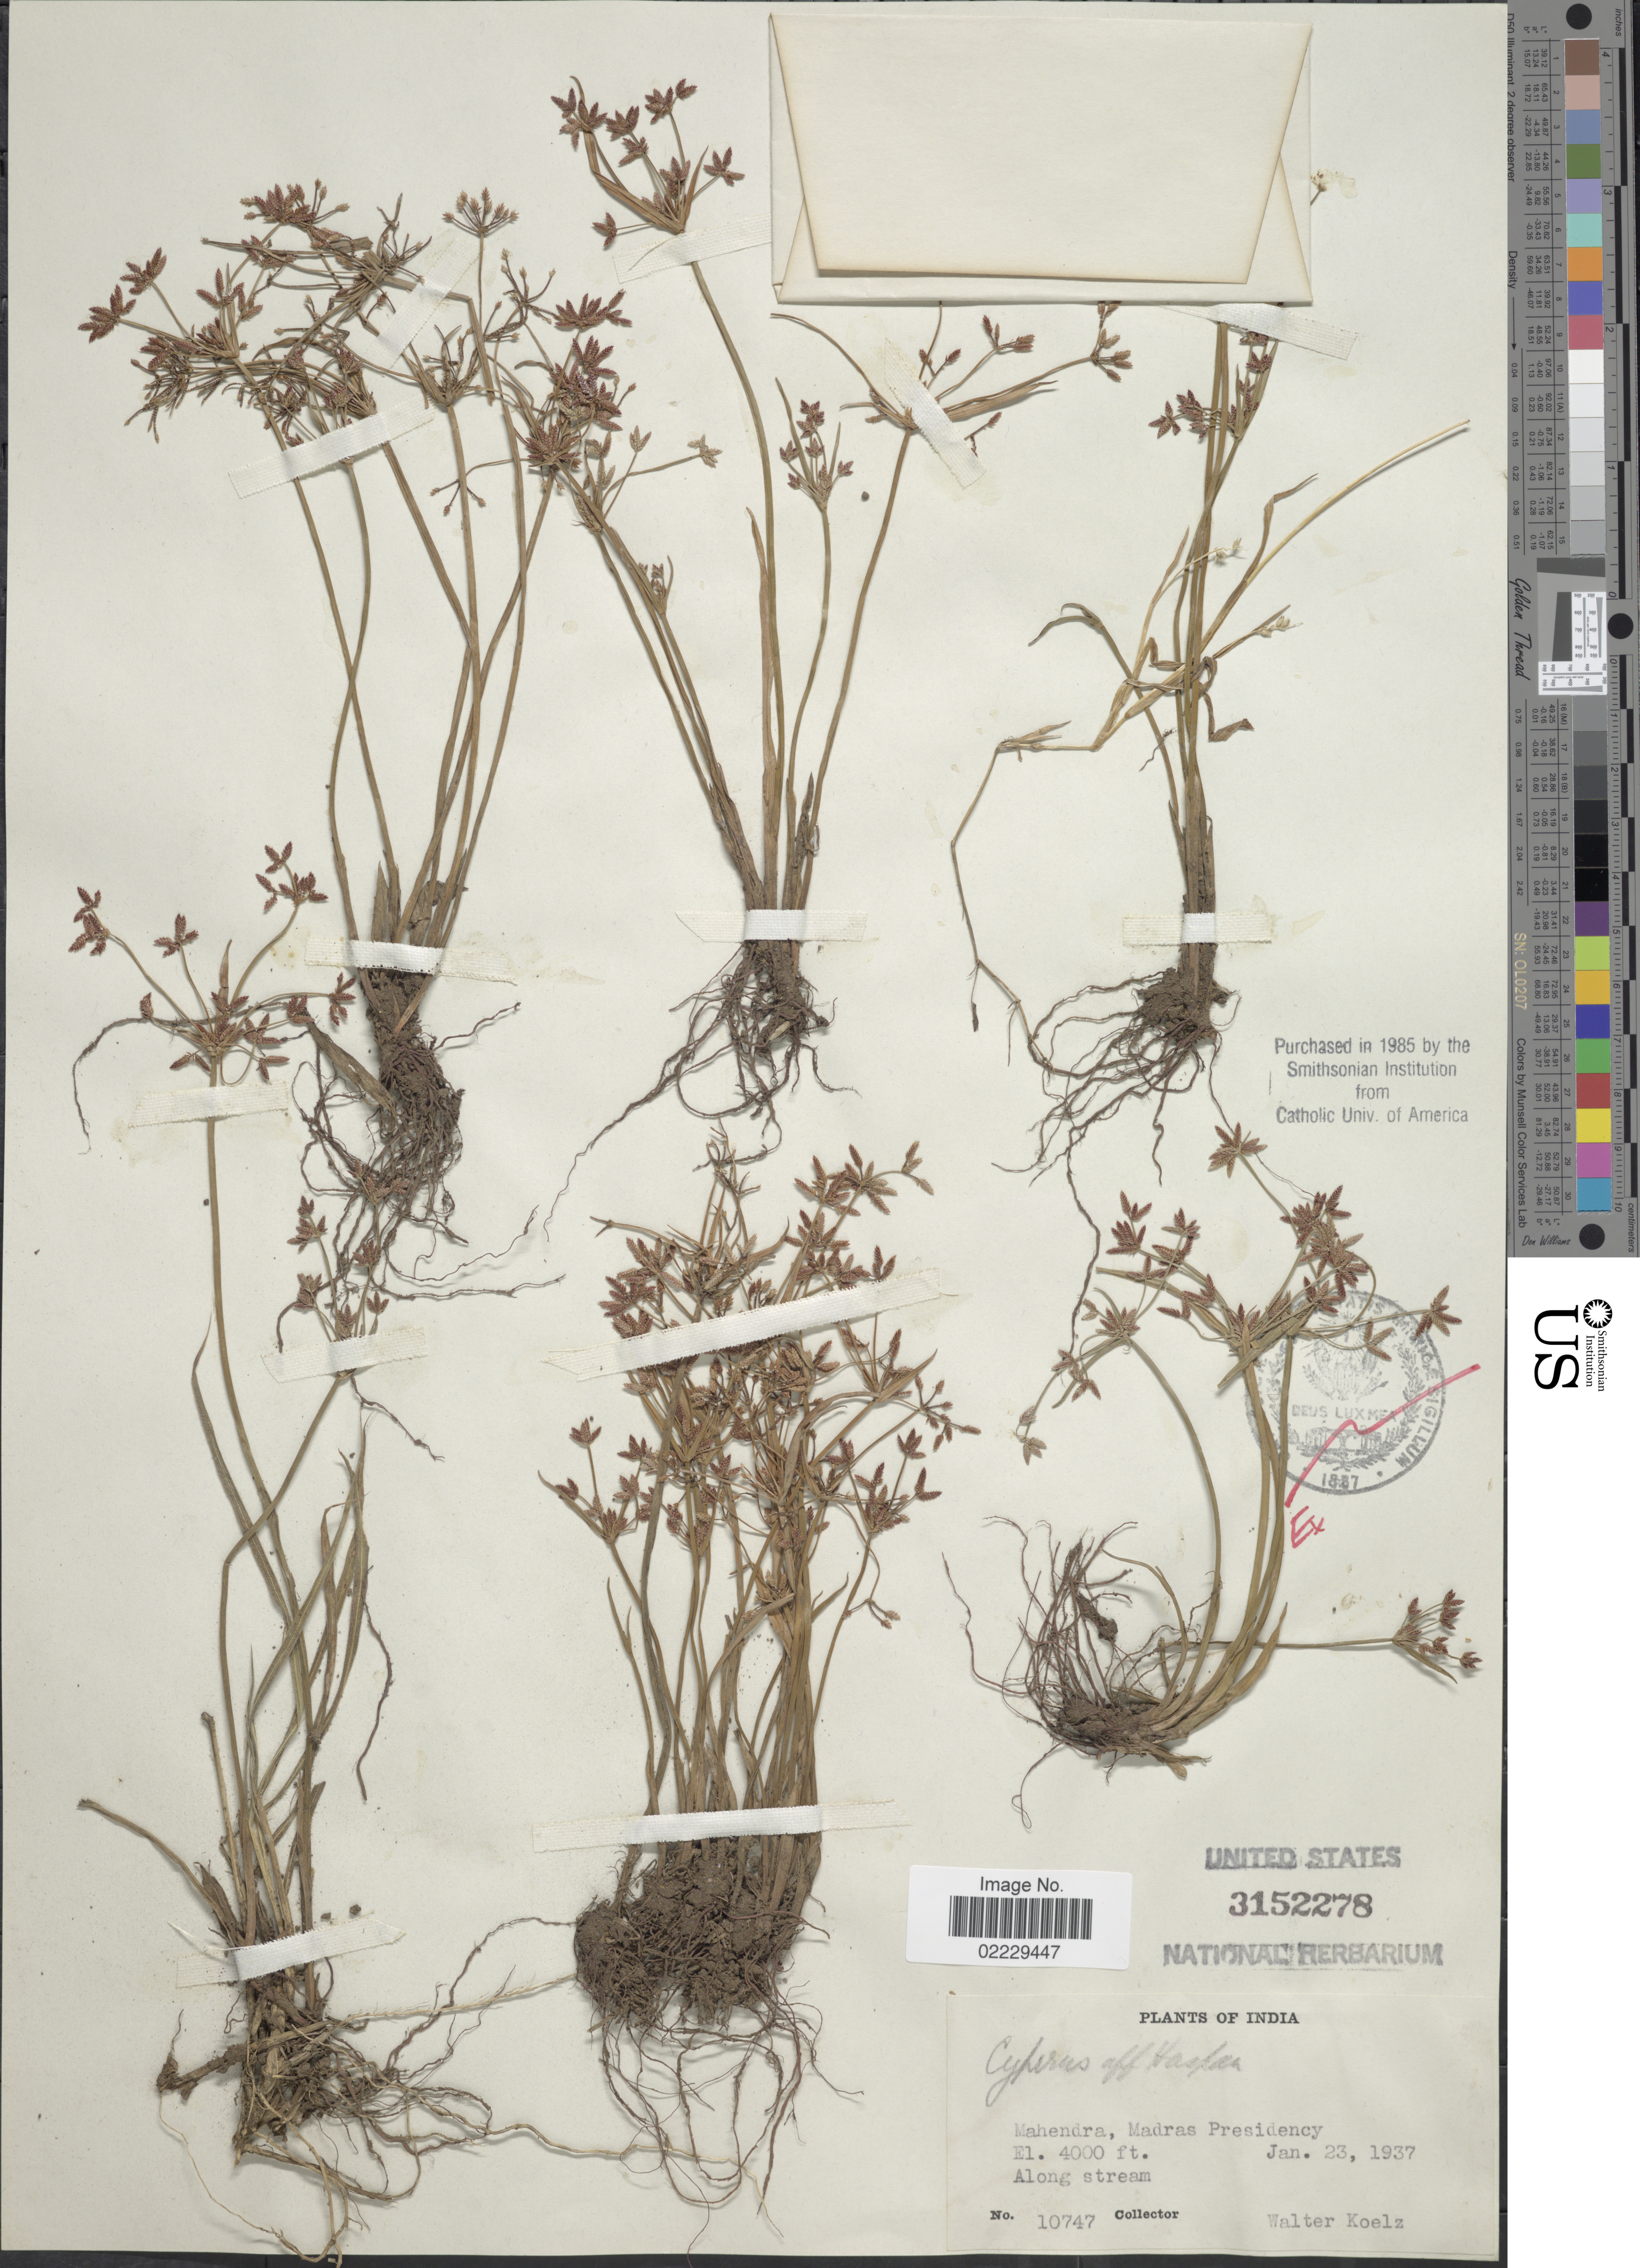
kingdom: Plantae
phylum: Tracheophyta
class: Liliopsida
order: Poales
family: Cyperaceae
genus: Cyperus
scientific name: Cyperus sp.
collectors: W. N. Koelz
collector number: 10747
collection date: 1937-01-23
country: India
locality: Mahendra, Madras Presidency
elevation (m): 1219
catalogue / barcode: US 3152278